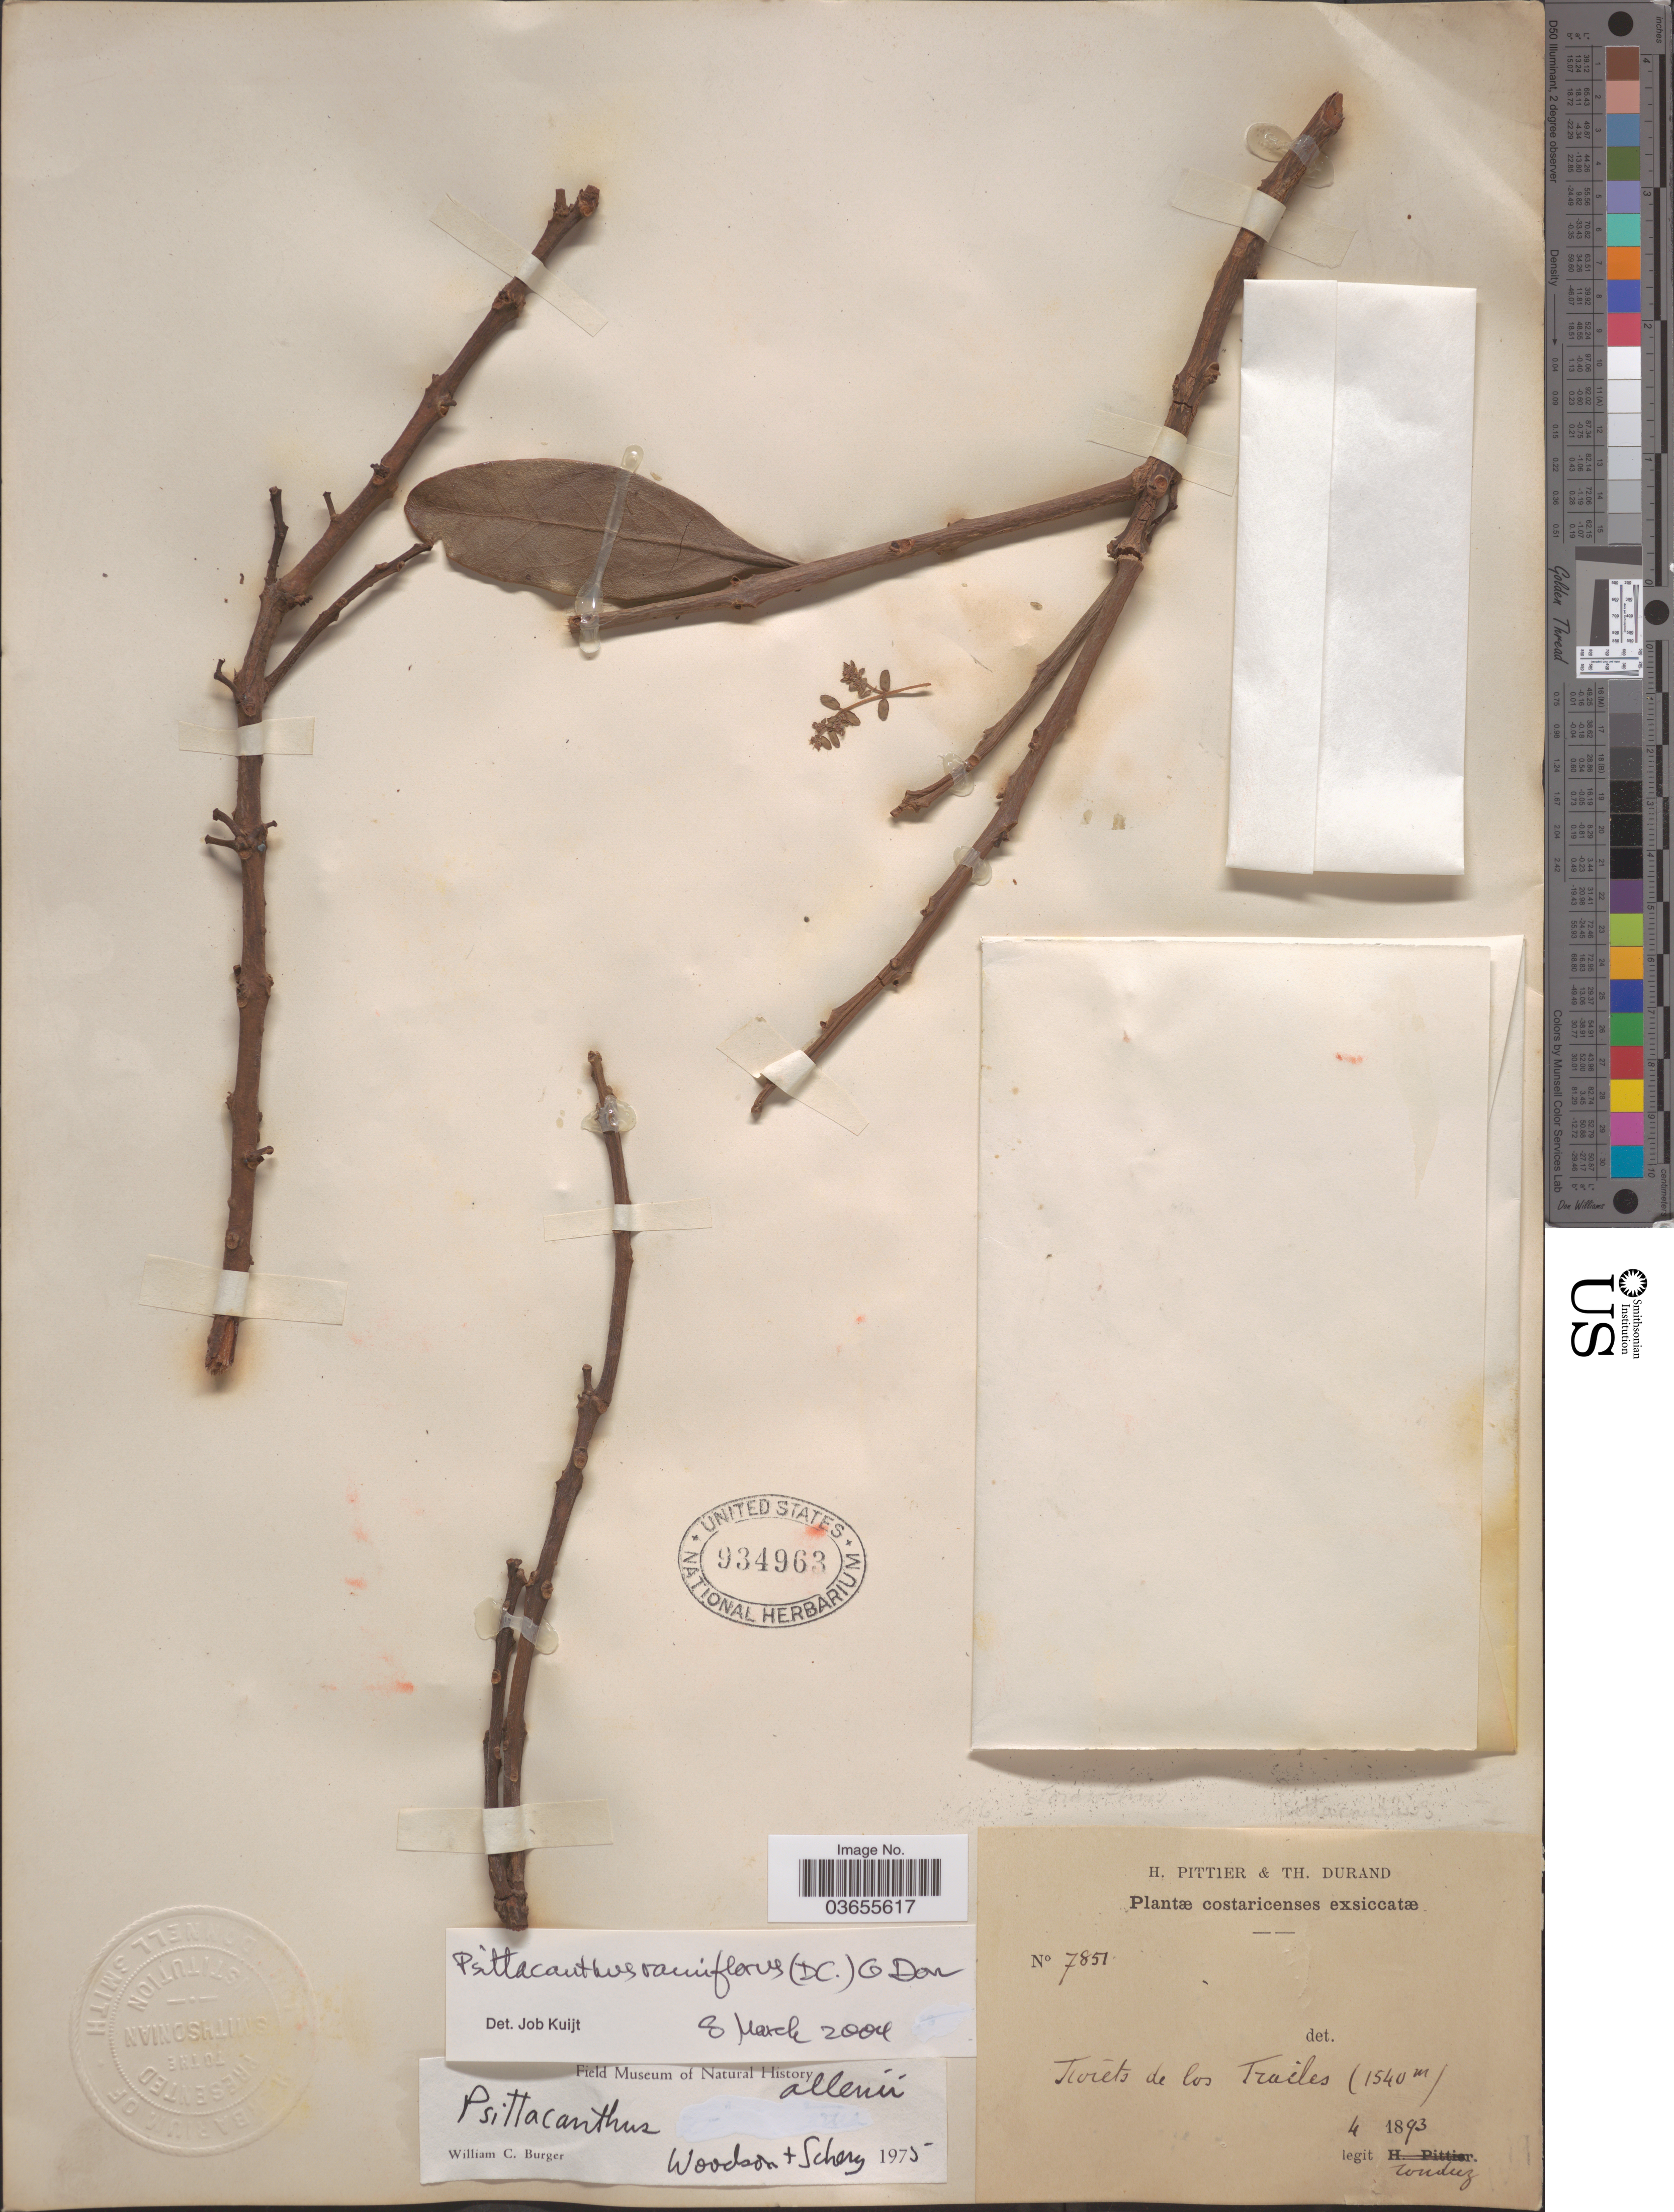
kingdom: Plantae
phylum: Tracheophyta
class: Magnoliopsida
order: Santalales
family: Loranthaceae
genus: Psittacanthus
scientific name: Psittacanthus ramiflorus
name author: (Moc. & Sessé ex DC.) G. Don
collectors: Tonduz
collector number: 7851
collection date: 1893-04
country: Costa Rica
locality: Forets de los Trailes.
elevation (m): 1540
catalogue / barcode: US 934963